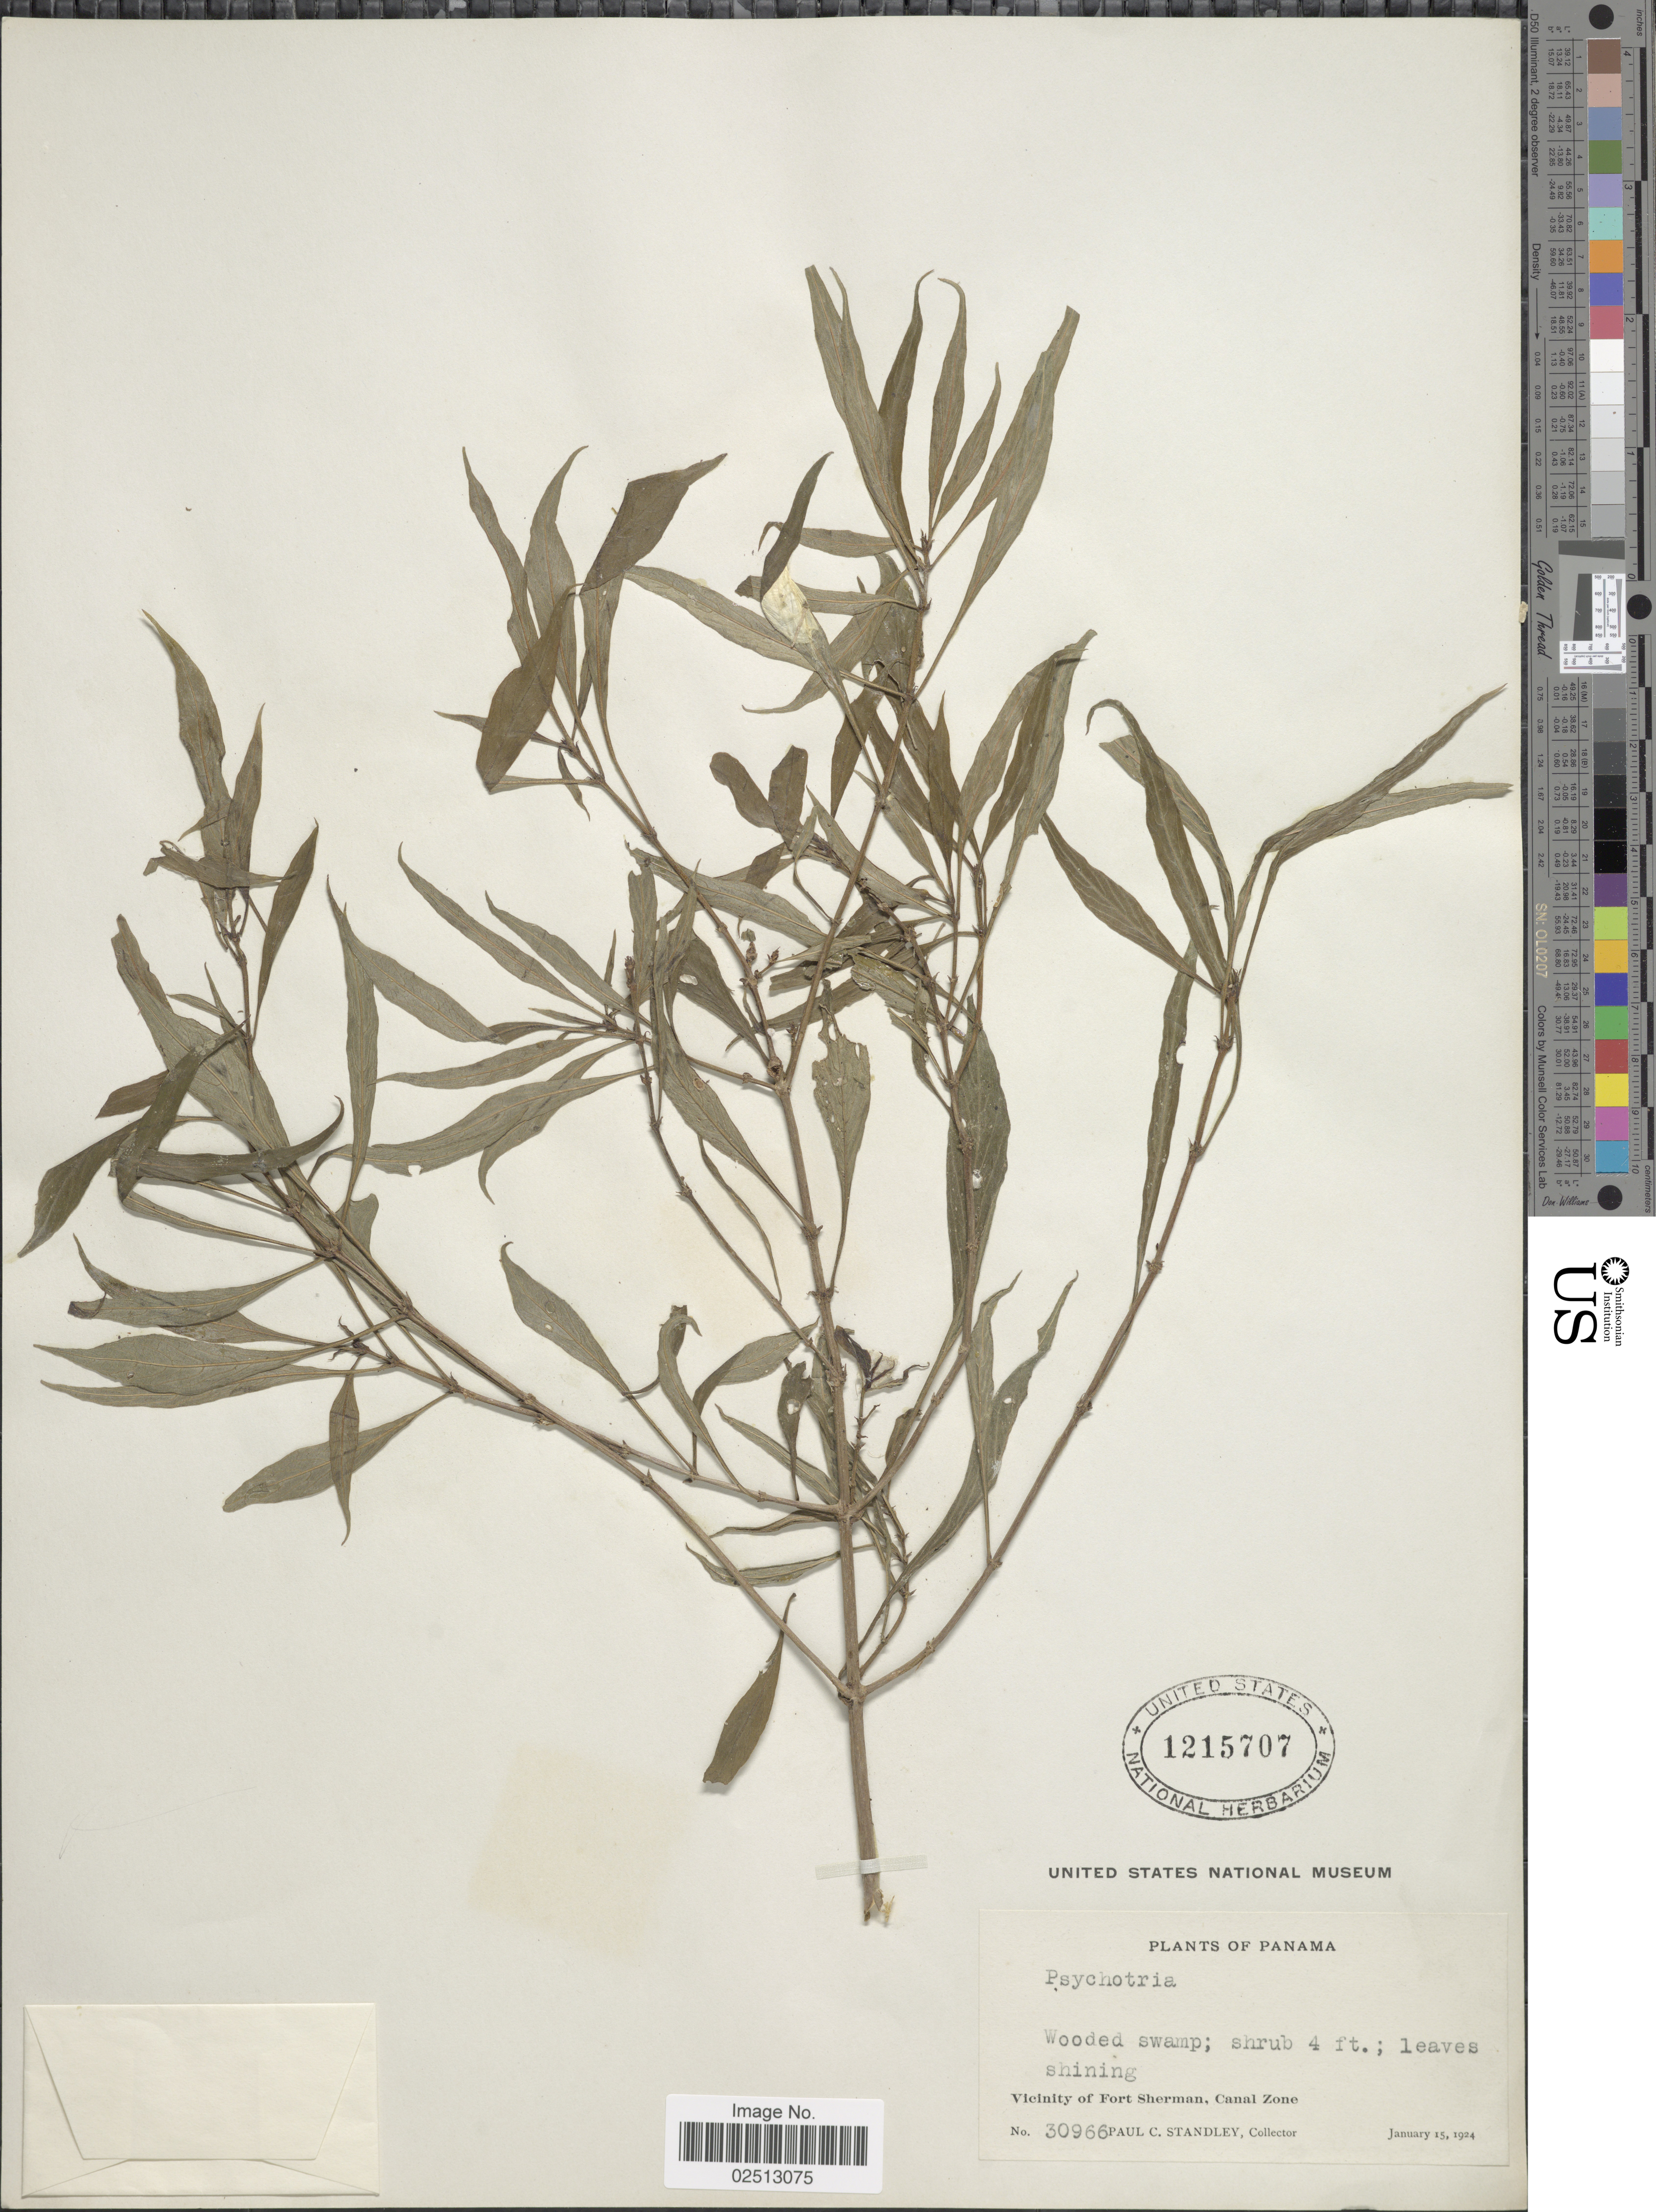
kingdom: Plantae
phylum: Tracheophyta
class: Magnoliopsida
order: Gentianales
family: Rubiaceae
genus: Psychotria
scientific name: Psychotria sp.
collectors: P. C. Standley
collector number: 30966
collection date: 1924-01-15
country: Panama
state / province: Colón / Panamá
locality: Vicinity of Fort Sherman, Canal Zone.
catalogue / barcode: US 1215707